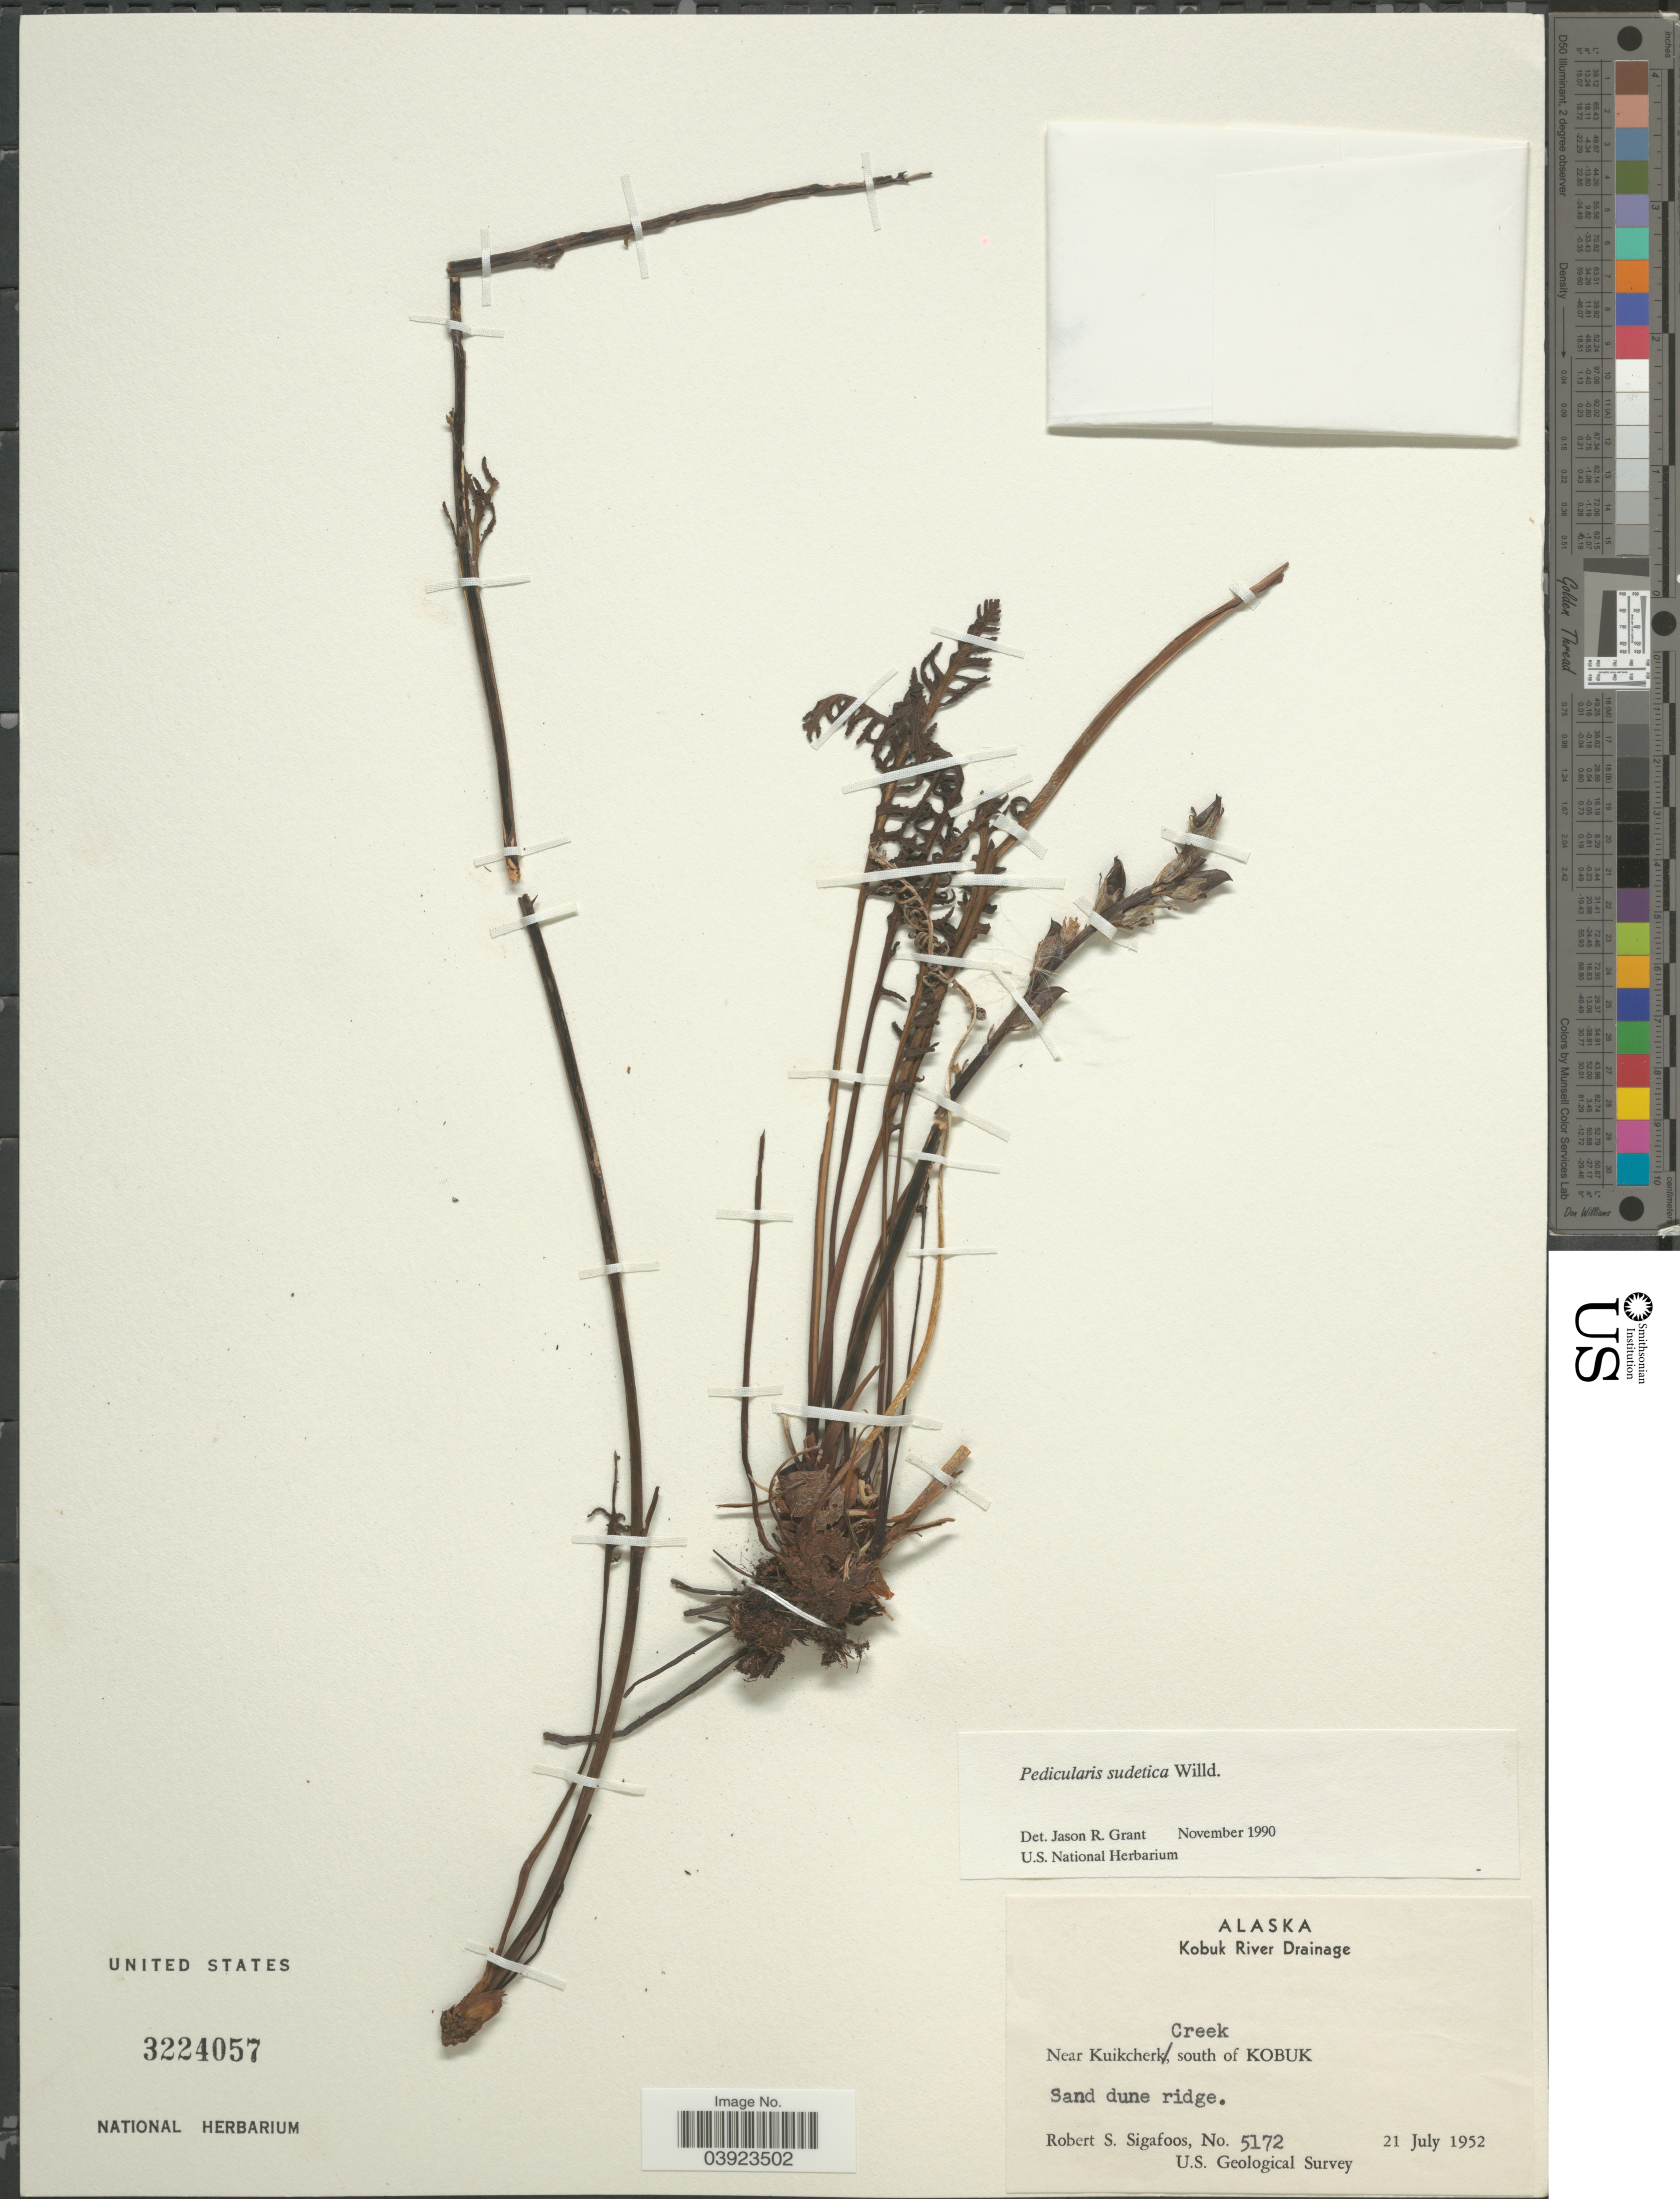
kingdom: Plantae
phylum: Tracheophyta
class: Magnoliopsida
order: Lamiales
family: Orobanchaceae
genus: Pedicularis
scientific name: Pedicularis sudetica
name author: Willd.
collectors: R. Sigafoos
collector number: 5172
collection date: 1952-07-21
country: United States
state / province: Alaska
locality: Kobuk River Drainage. Near Kuikcherk Creek, south of Kobuk. Sand dune ridge.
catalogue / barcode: US 3224057